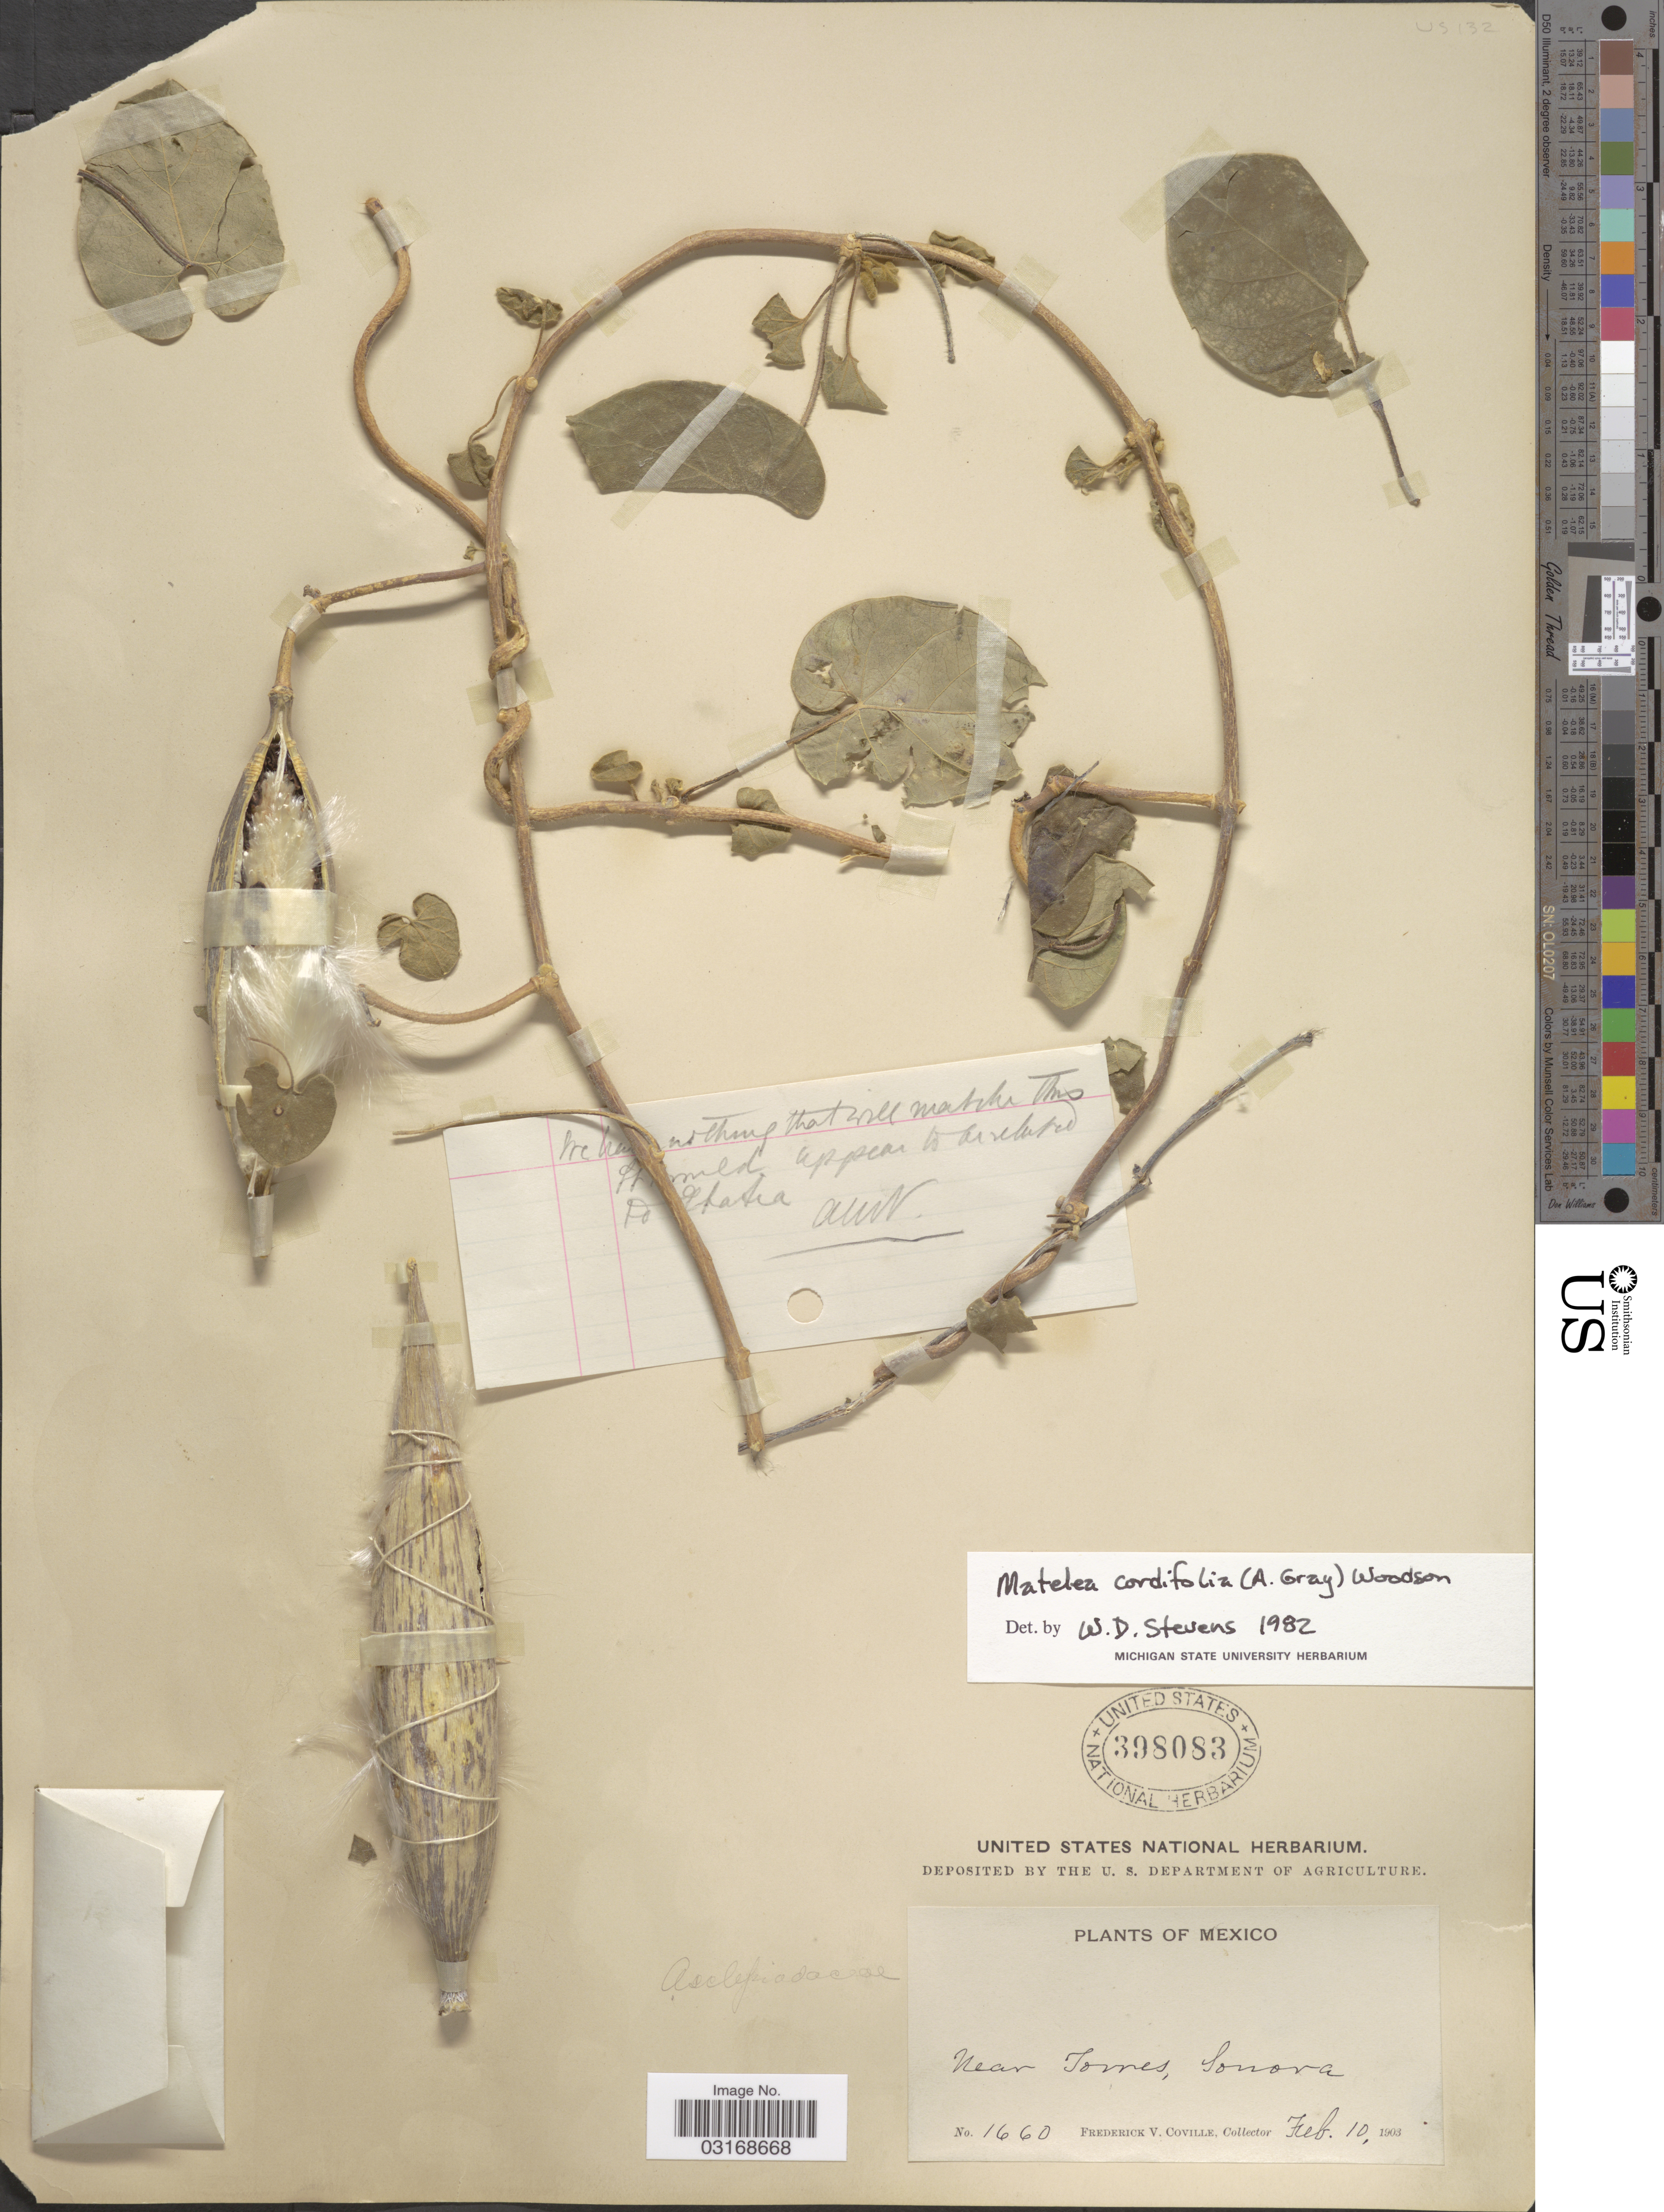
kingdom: Plantae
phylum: Tracheophyta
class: Magnoliopsida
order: Gentianales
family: Apocynaceae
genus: Matelea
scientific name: Matelea cordifolia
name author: (A. Gray) Woodson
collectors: F. V. Coville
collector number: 1660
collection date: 1903-02-10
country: Mexico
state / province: Sonora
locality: Near Torres.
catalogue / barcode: US 398083